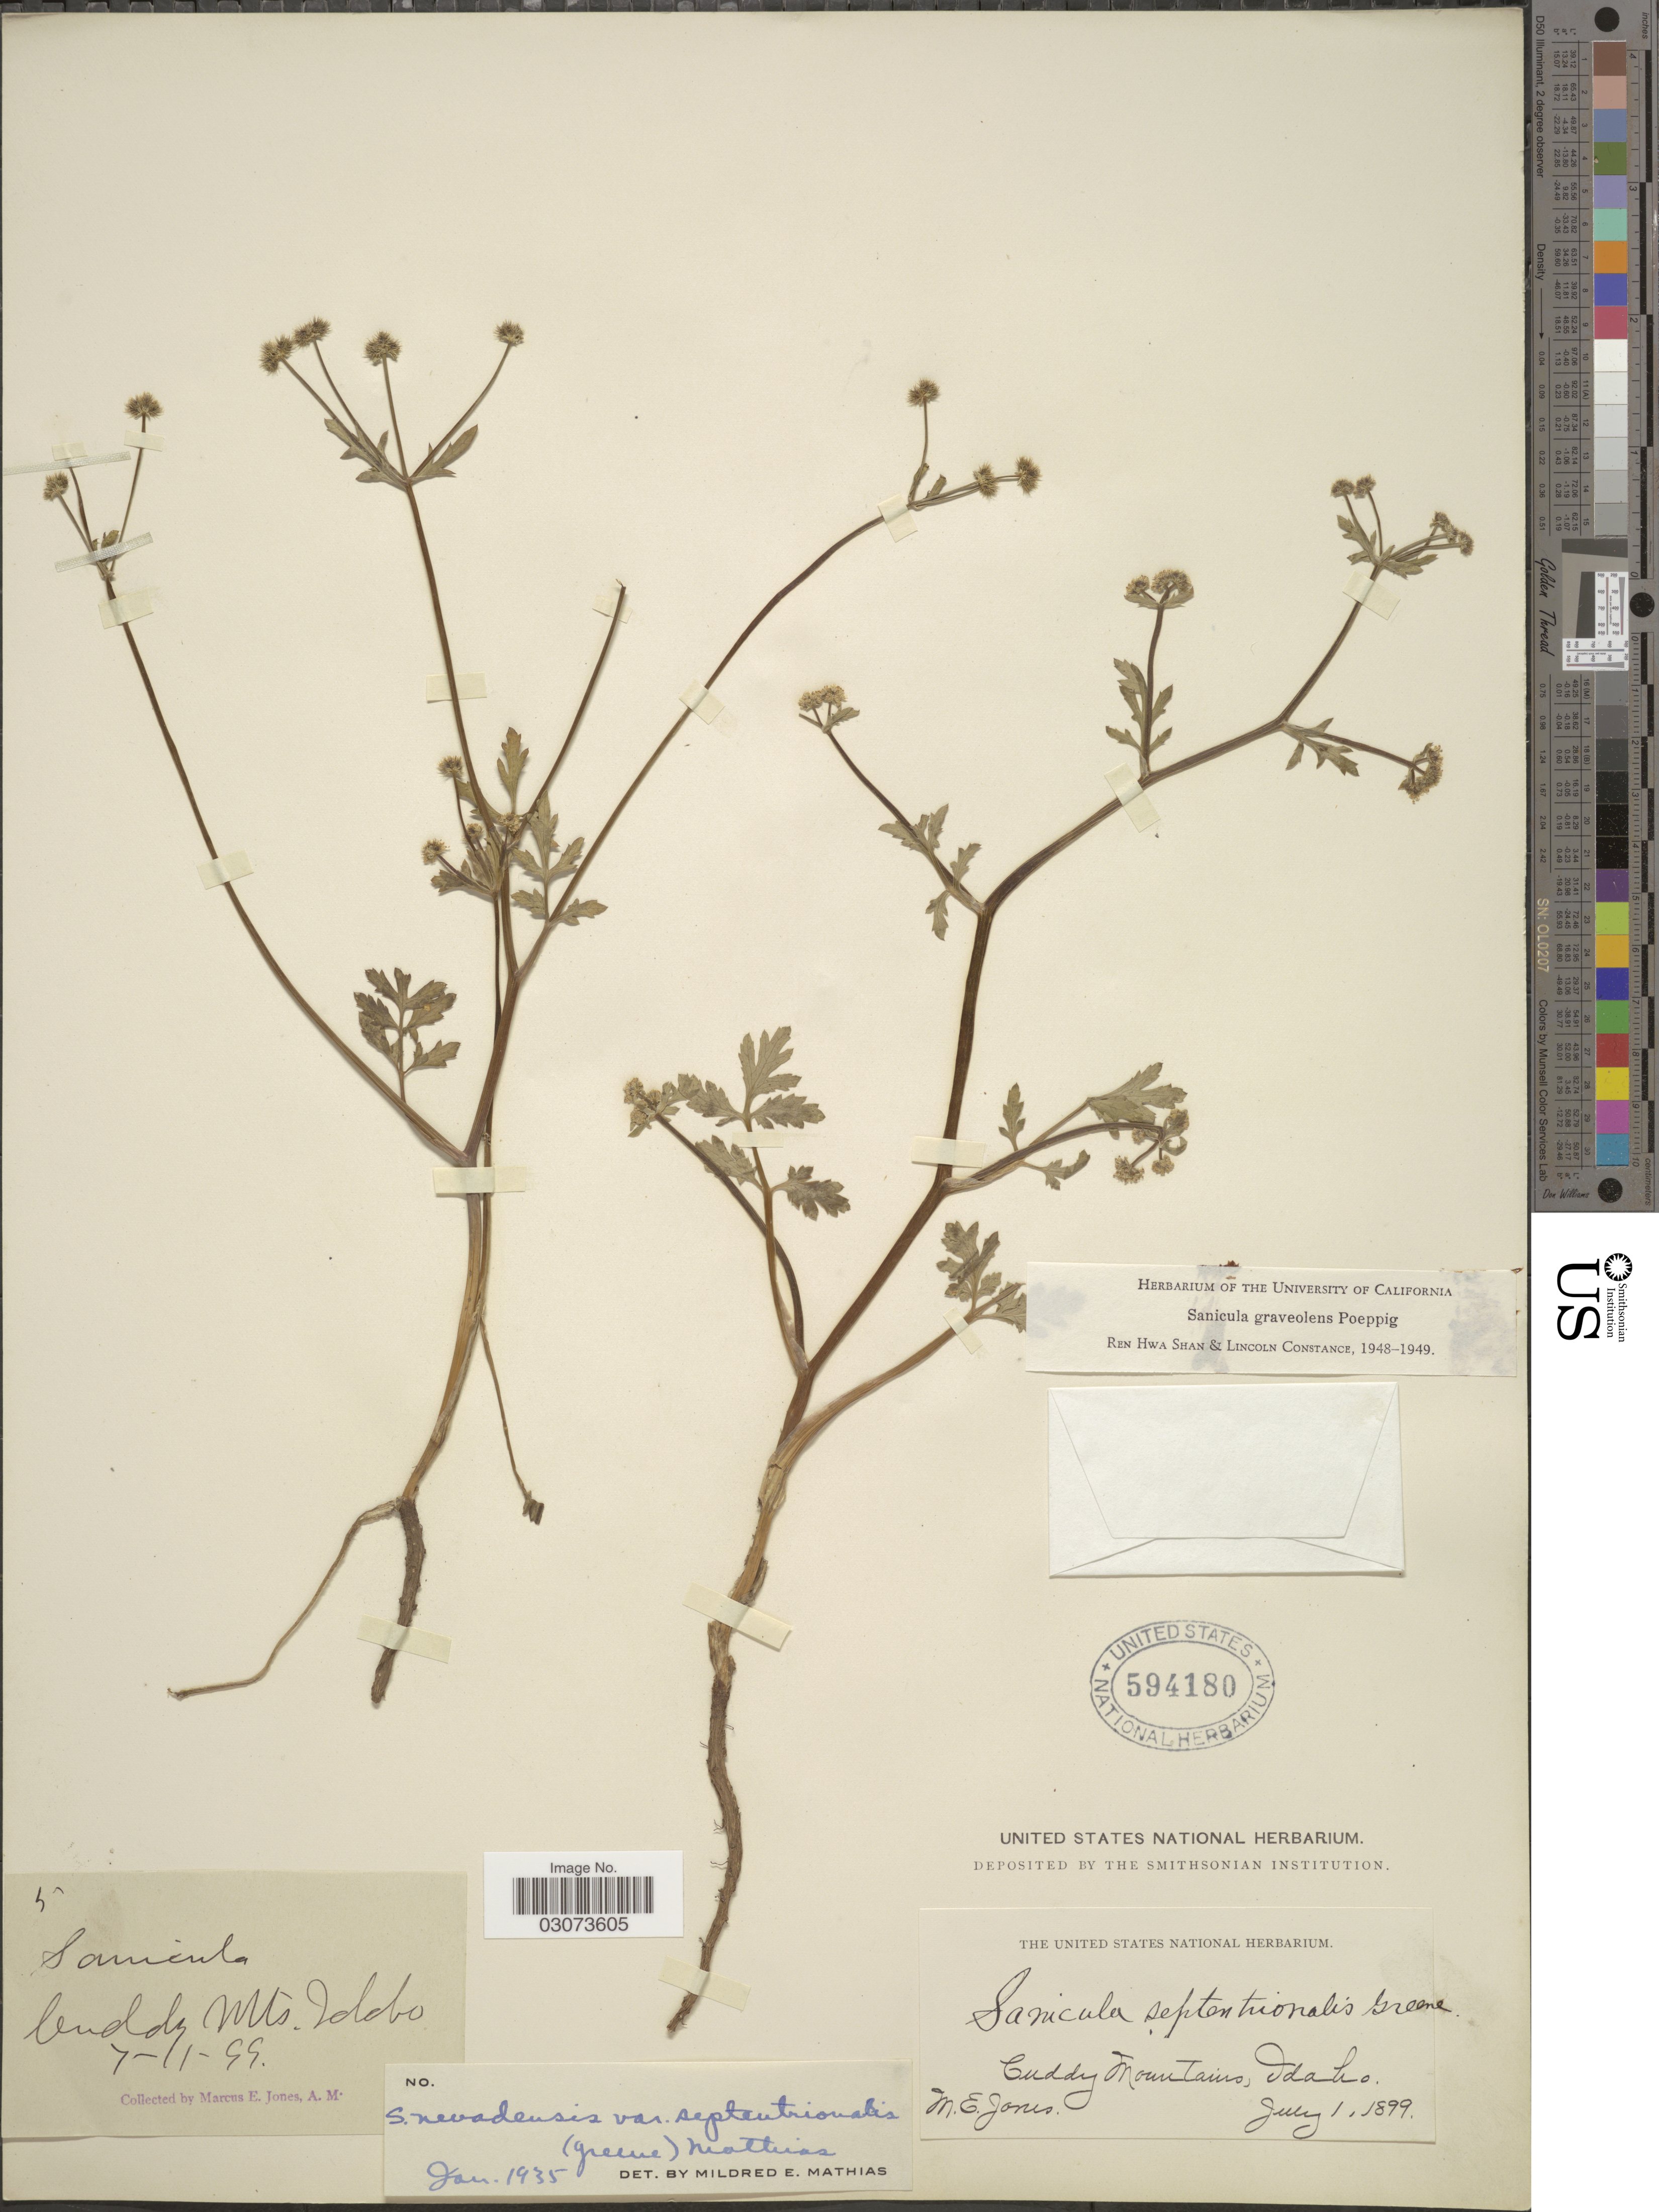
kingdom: Plantae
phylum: Tracheophyta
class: Magnoliopsida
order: Apiales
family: Apiaceae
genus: Sanicula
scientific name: Sanicula graveolens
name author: Poepp. ex DC.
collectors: M. E. Jones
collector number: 5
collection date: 1899-07-01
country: United States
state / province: Idaho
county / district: Washington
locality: Cuddy Mountains.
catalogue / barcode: US 594180